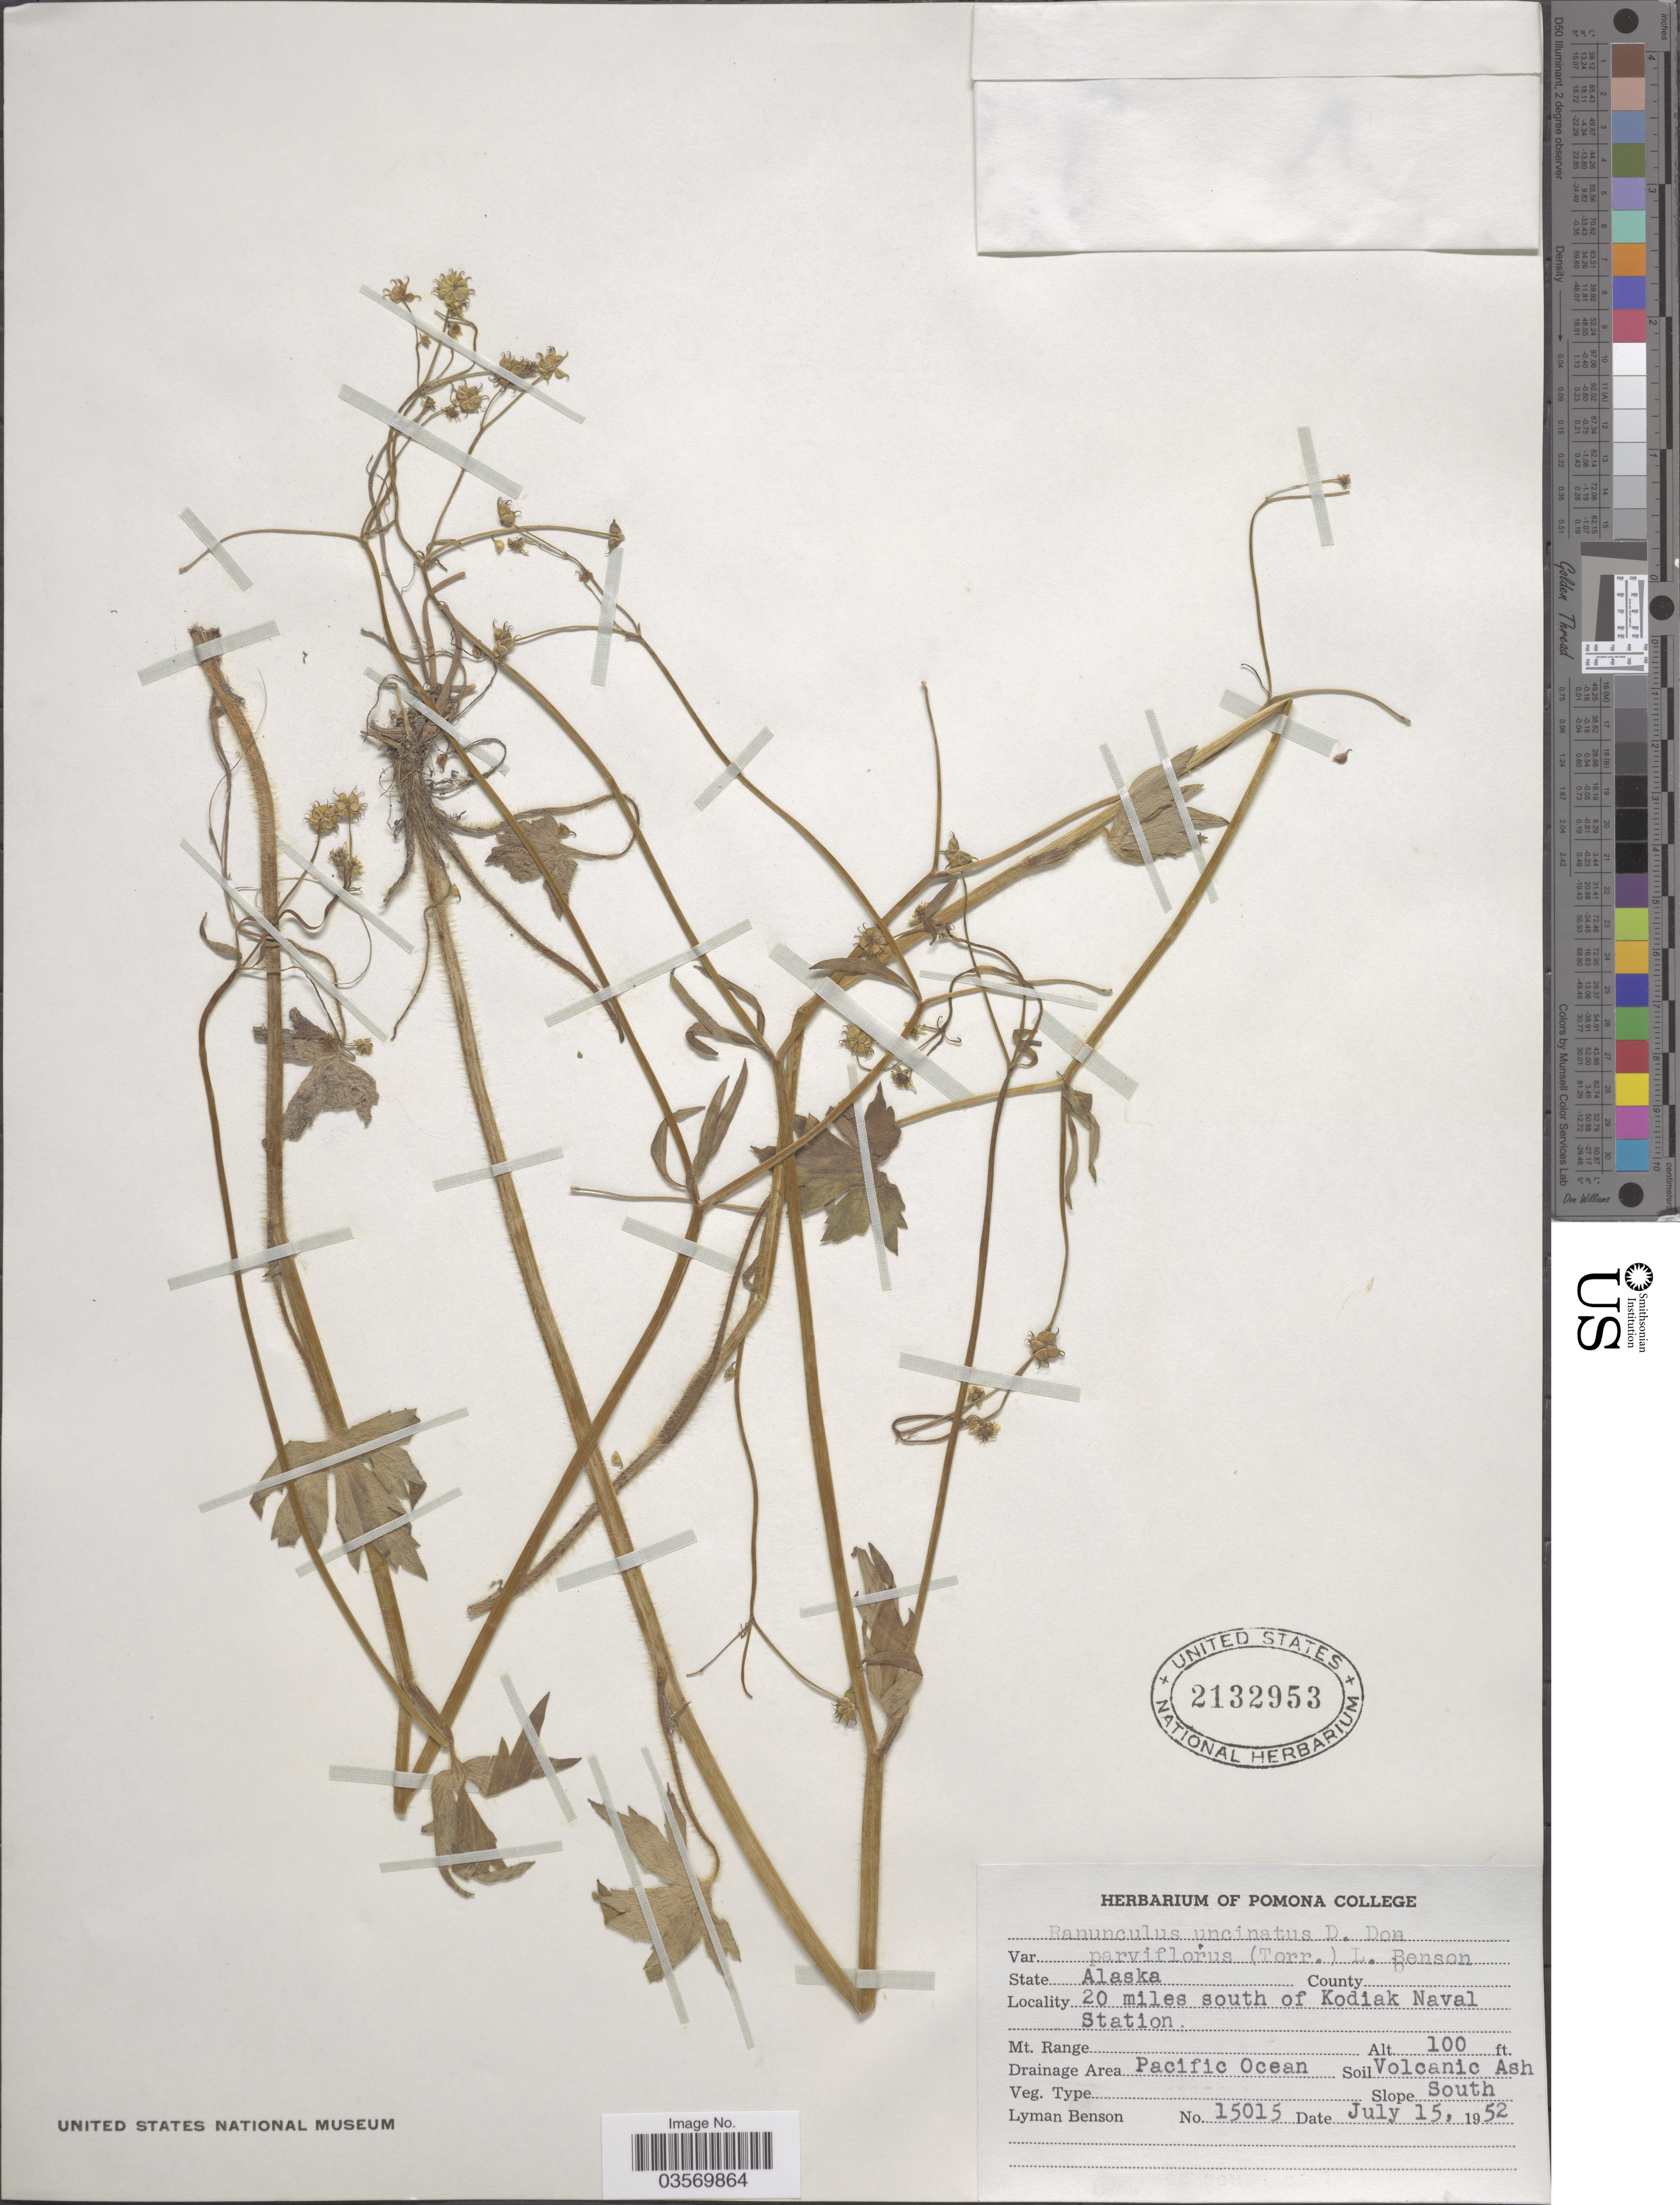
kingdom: Plantae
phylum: Tracheophyta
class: Magnoliopsida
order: Ranunculales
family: Ranunculaceae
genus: Ranunculus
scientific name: Ranunculus uncinatus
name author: D. Don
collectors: L. D. Benson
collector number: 15015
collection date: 1952-07-15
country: United States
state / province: Alaska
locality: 20 miles south of Kodiak Naval Station. Drainage Area Pacific Ocean.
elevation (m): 30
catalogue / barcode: US 2132953